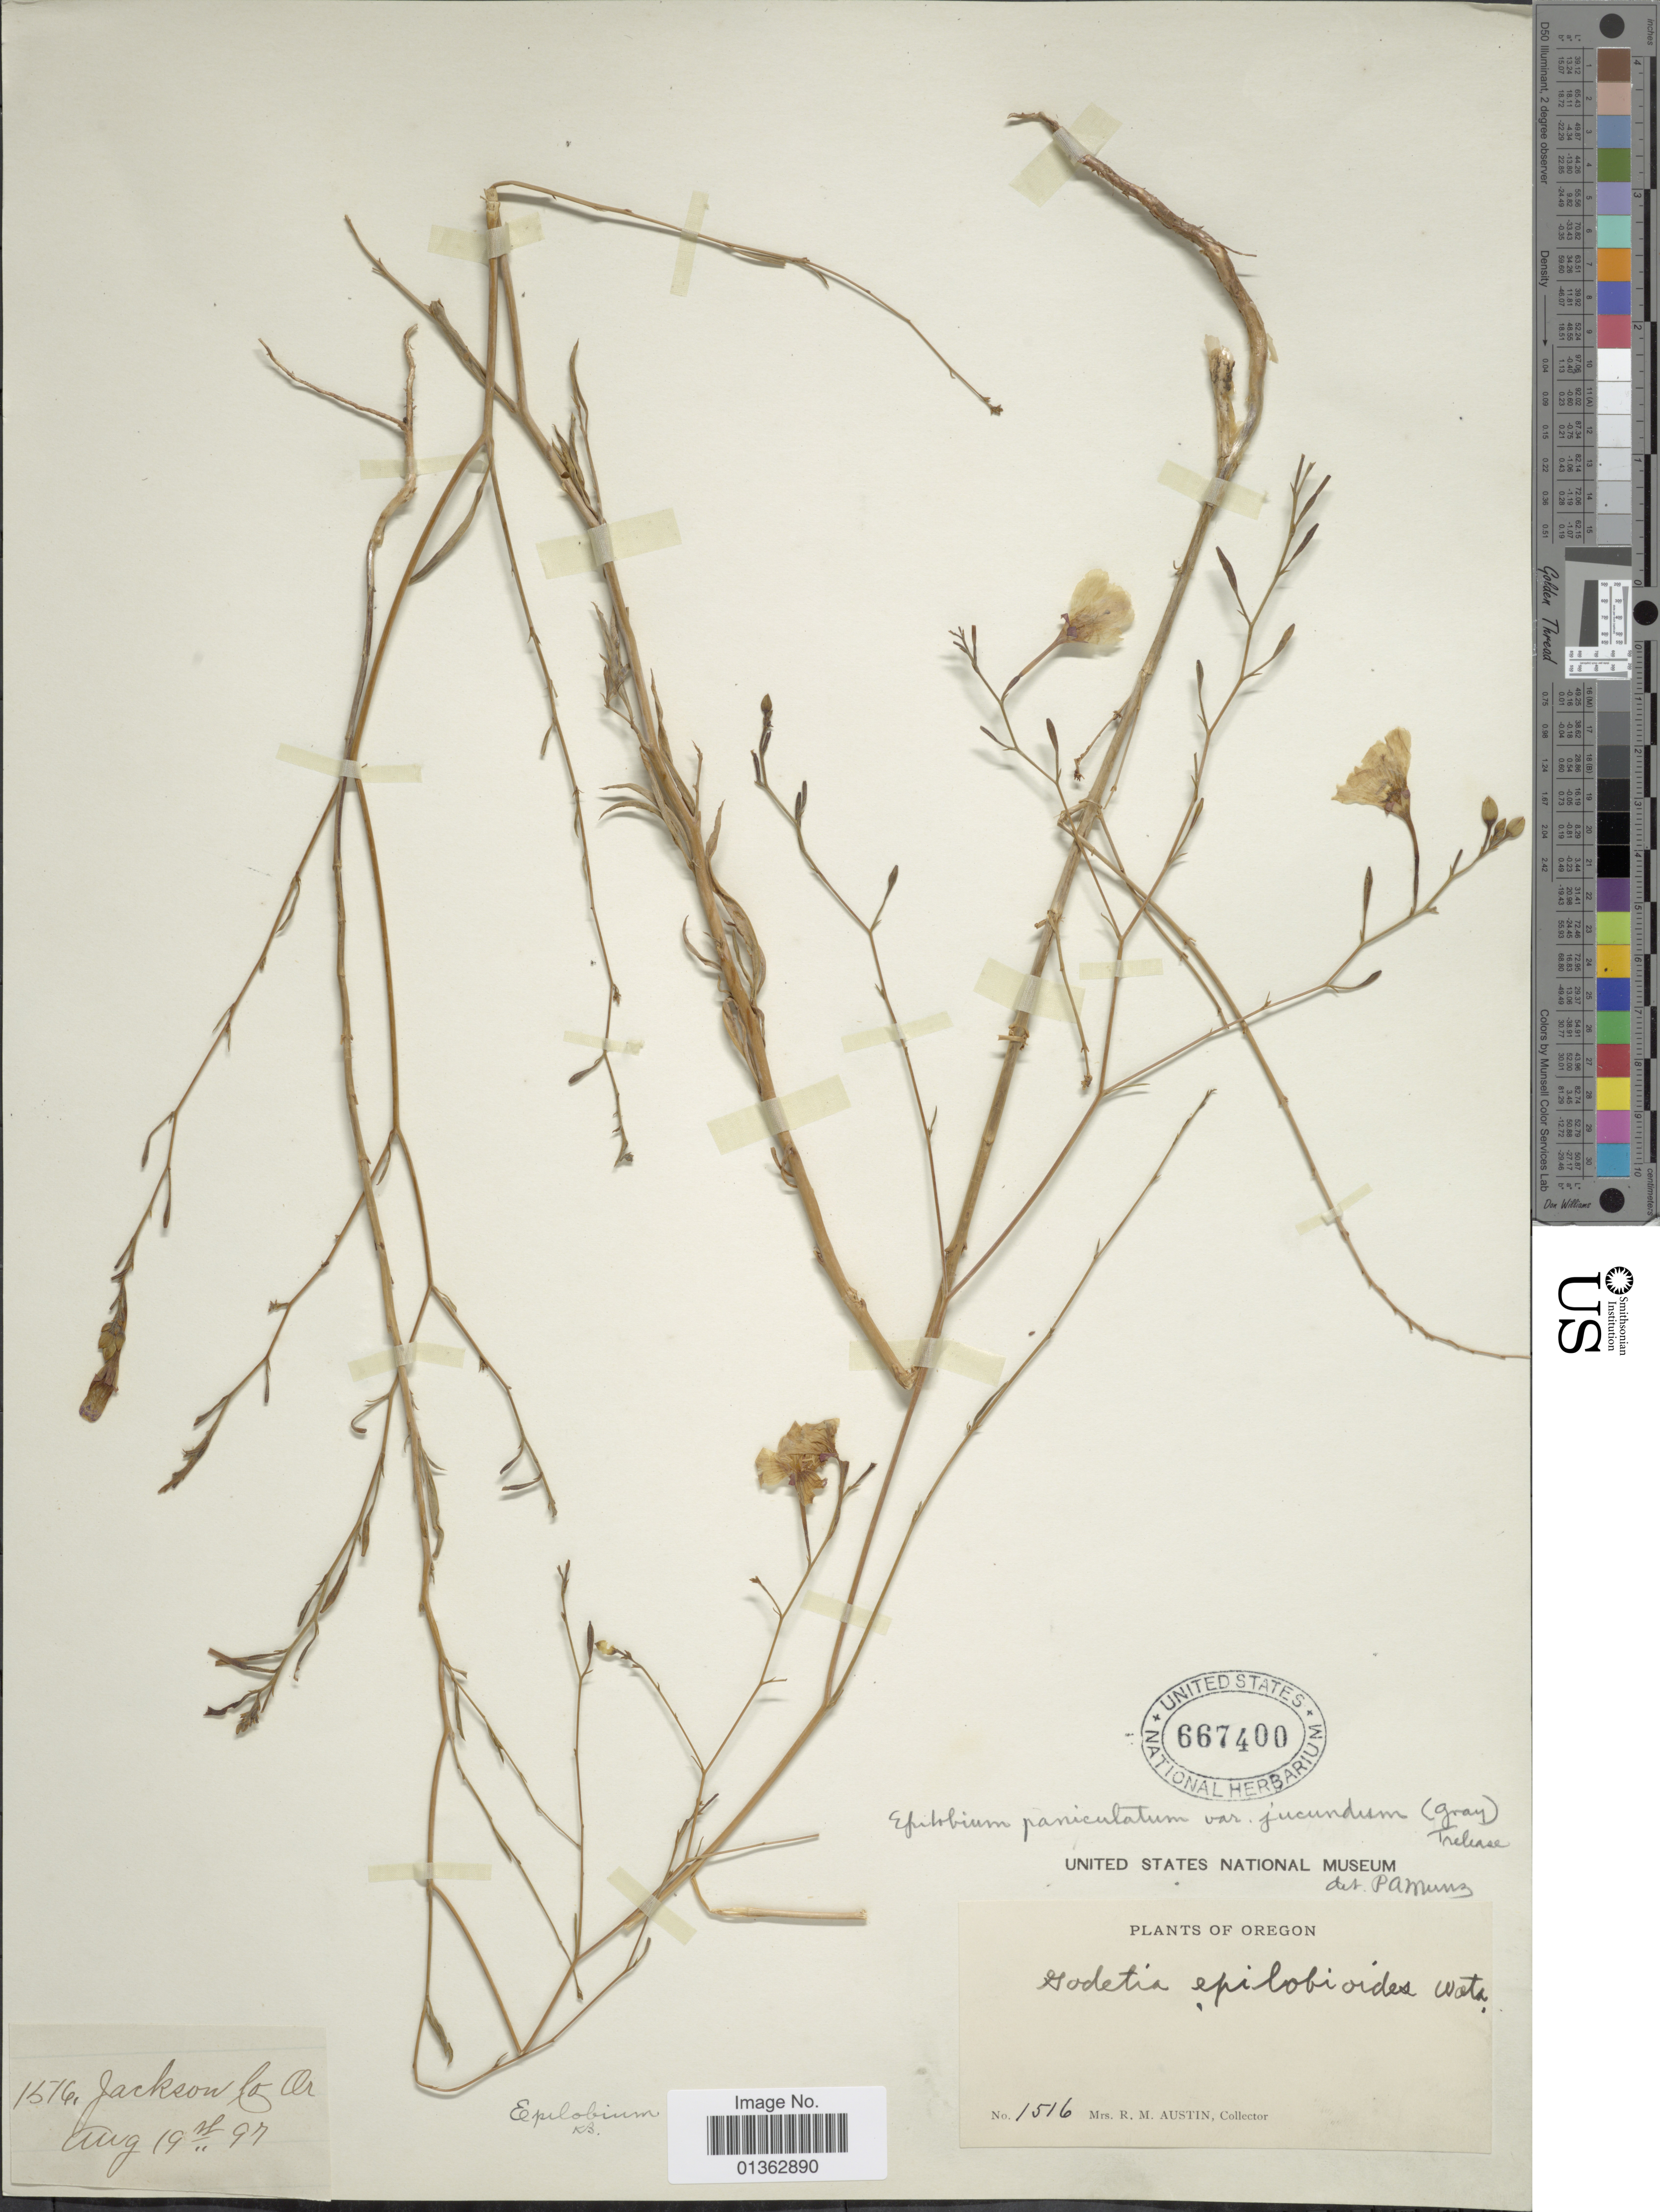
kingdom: Plantae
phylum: Tracheophyta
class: Magnoliopsida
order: Myrtales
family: Onagraceae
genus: Epilobium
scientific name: Epilobium brachycarpum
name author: C. Presl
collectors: R. Austin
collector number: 1516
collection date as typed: Transcribed d/m/y: 19/8/97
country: United States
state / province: Oregon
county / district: Jackson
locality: Jackson Co.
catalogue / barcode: US 667400